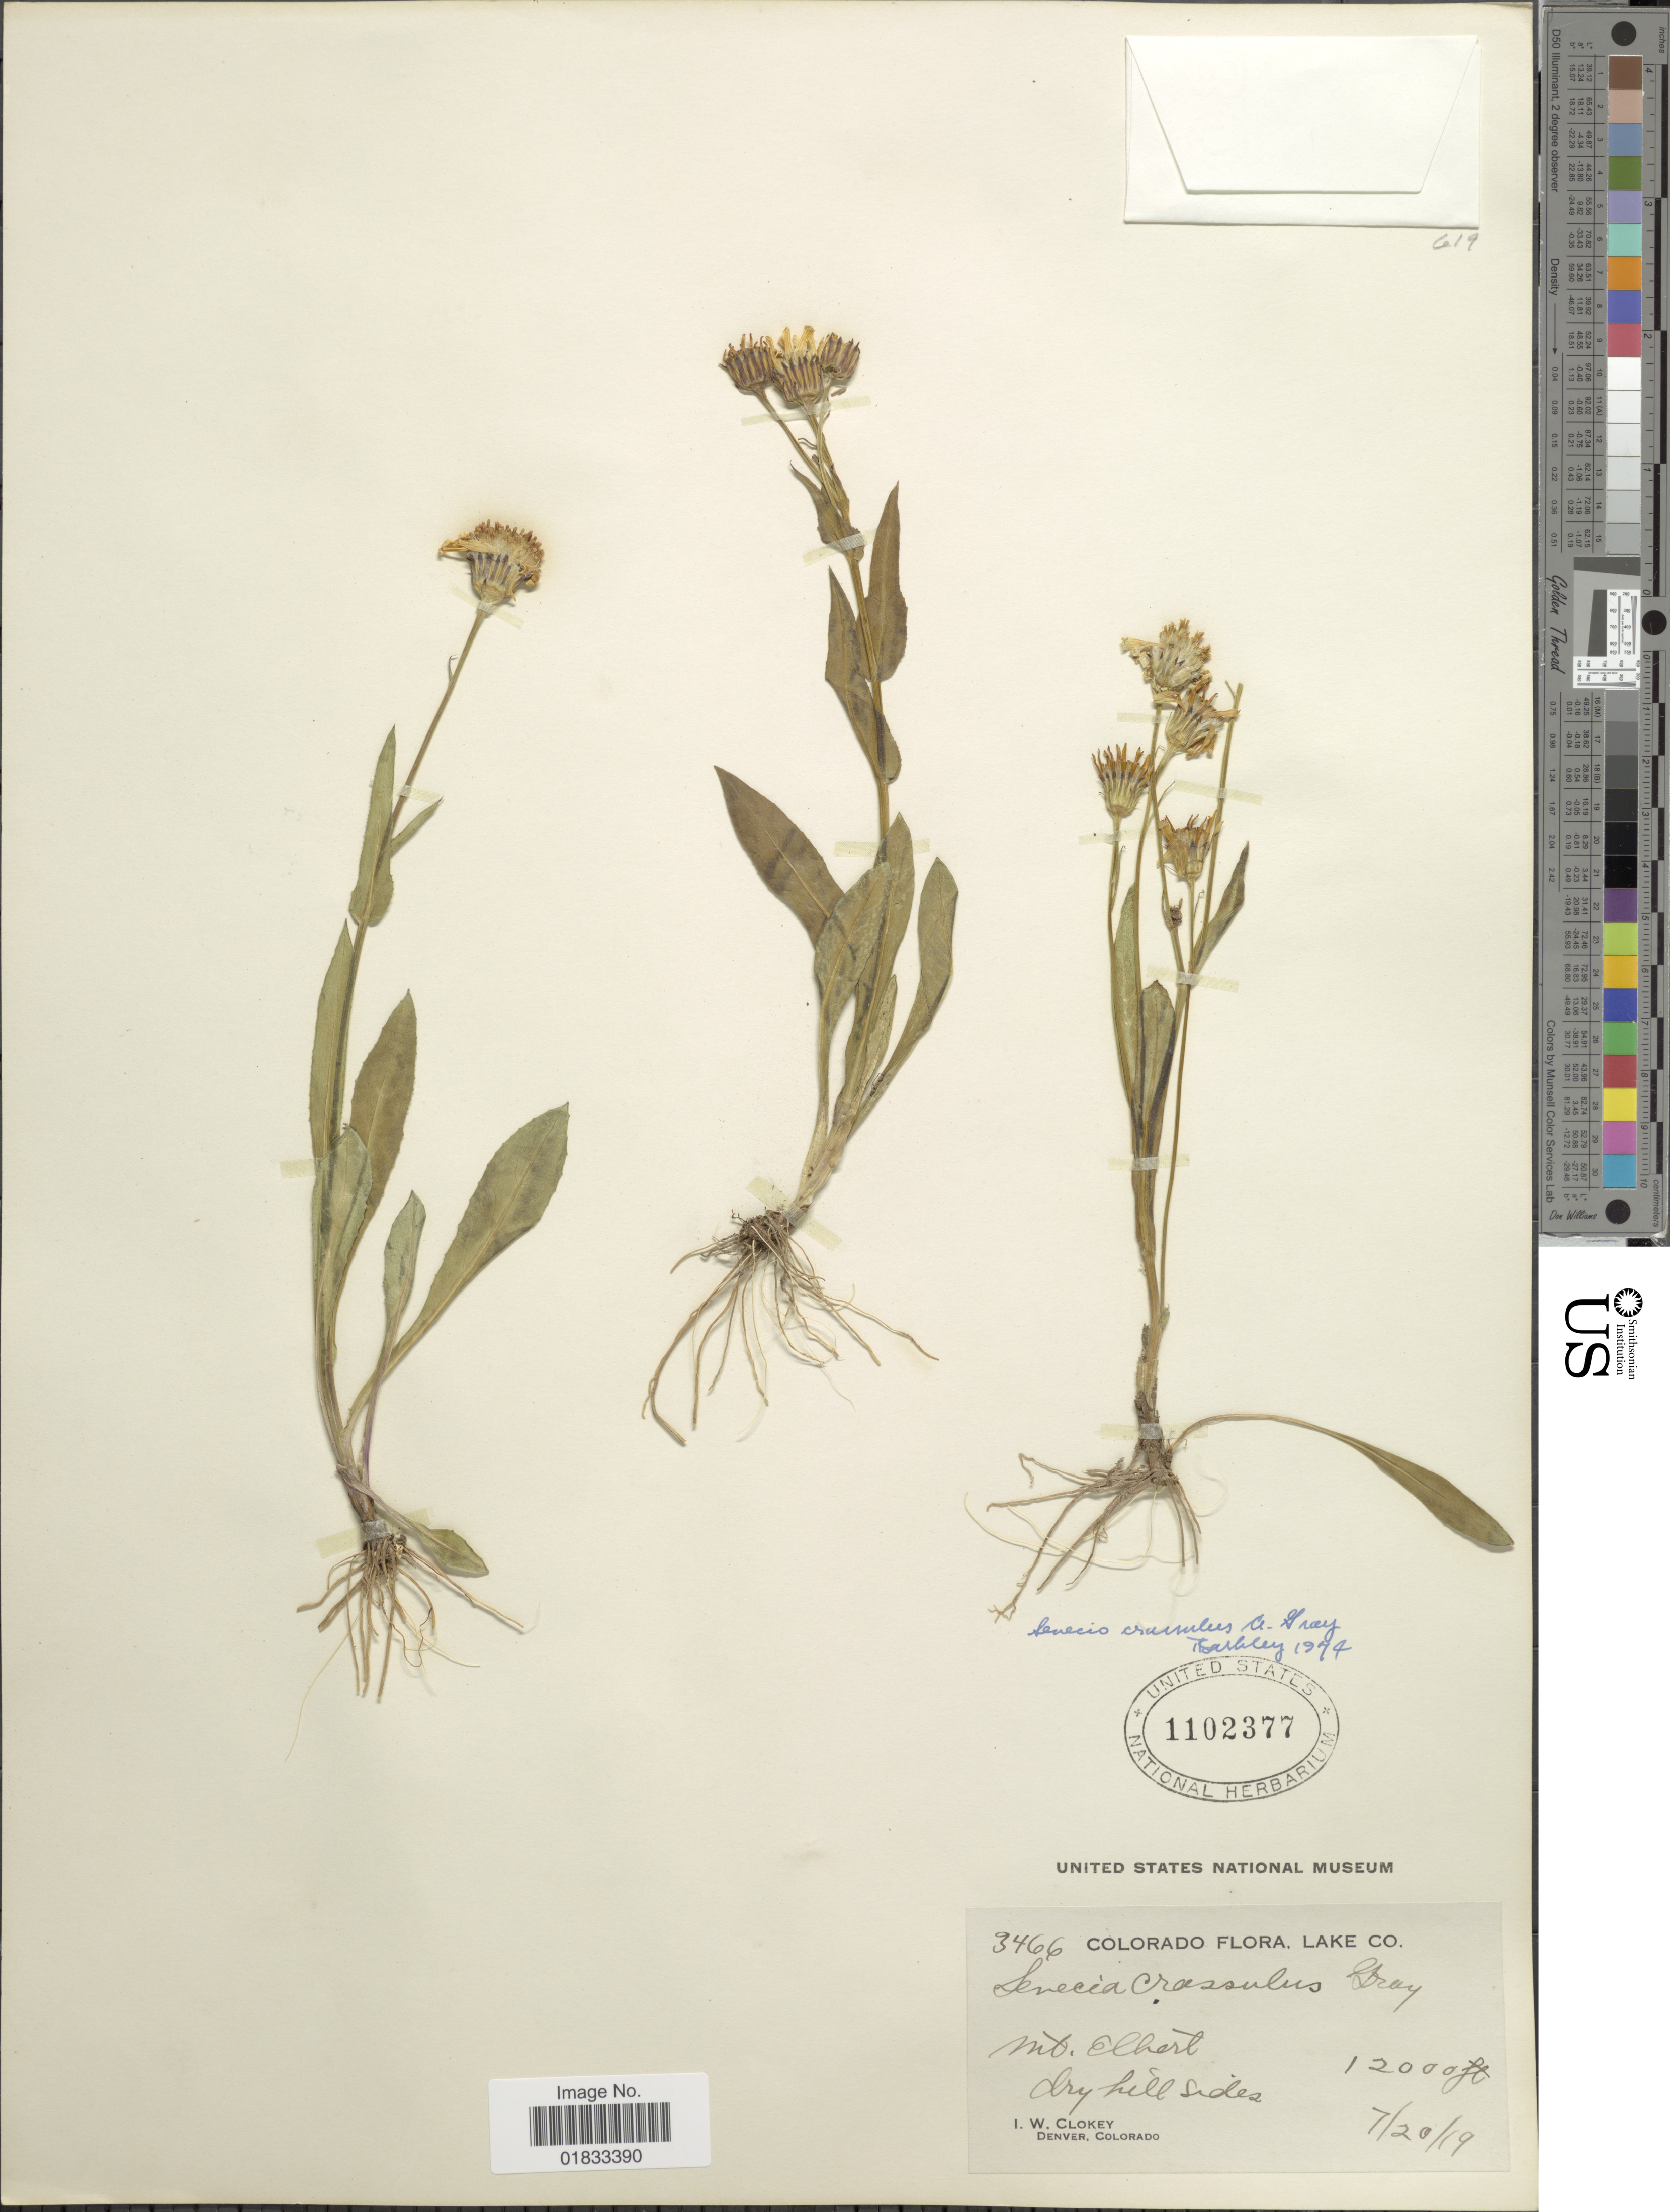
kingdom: Plantae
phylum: Tracheophyta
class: Magnoliopsida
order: Asterales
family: Asteraceae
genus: Senecio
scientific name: Senecio crassulus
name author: A. Gray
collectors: I. W. Clokey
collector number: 3466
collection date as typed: Transcribed d/m/y: 20/7/19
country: United States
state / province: Colorado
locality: Lake Co. Mt. Elhart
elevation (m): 3658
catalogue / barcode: US 1102377